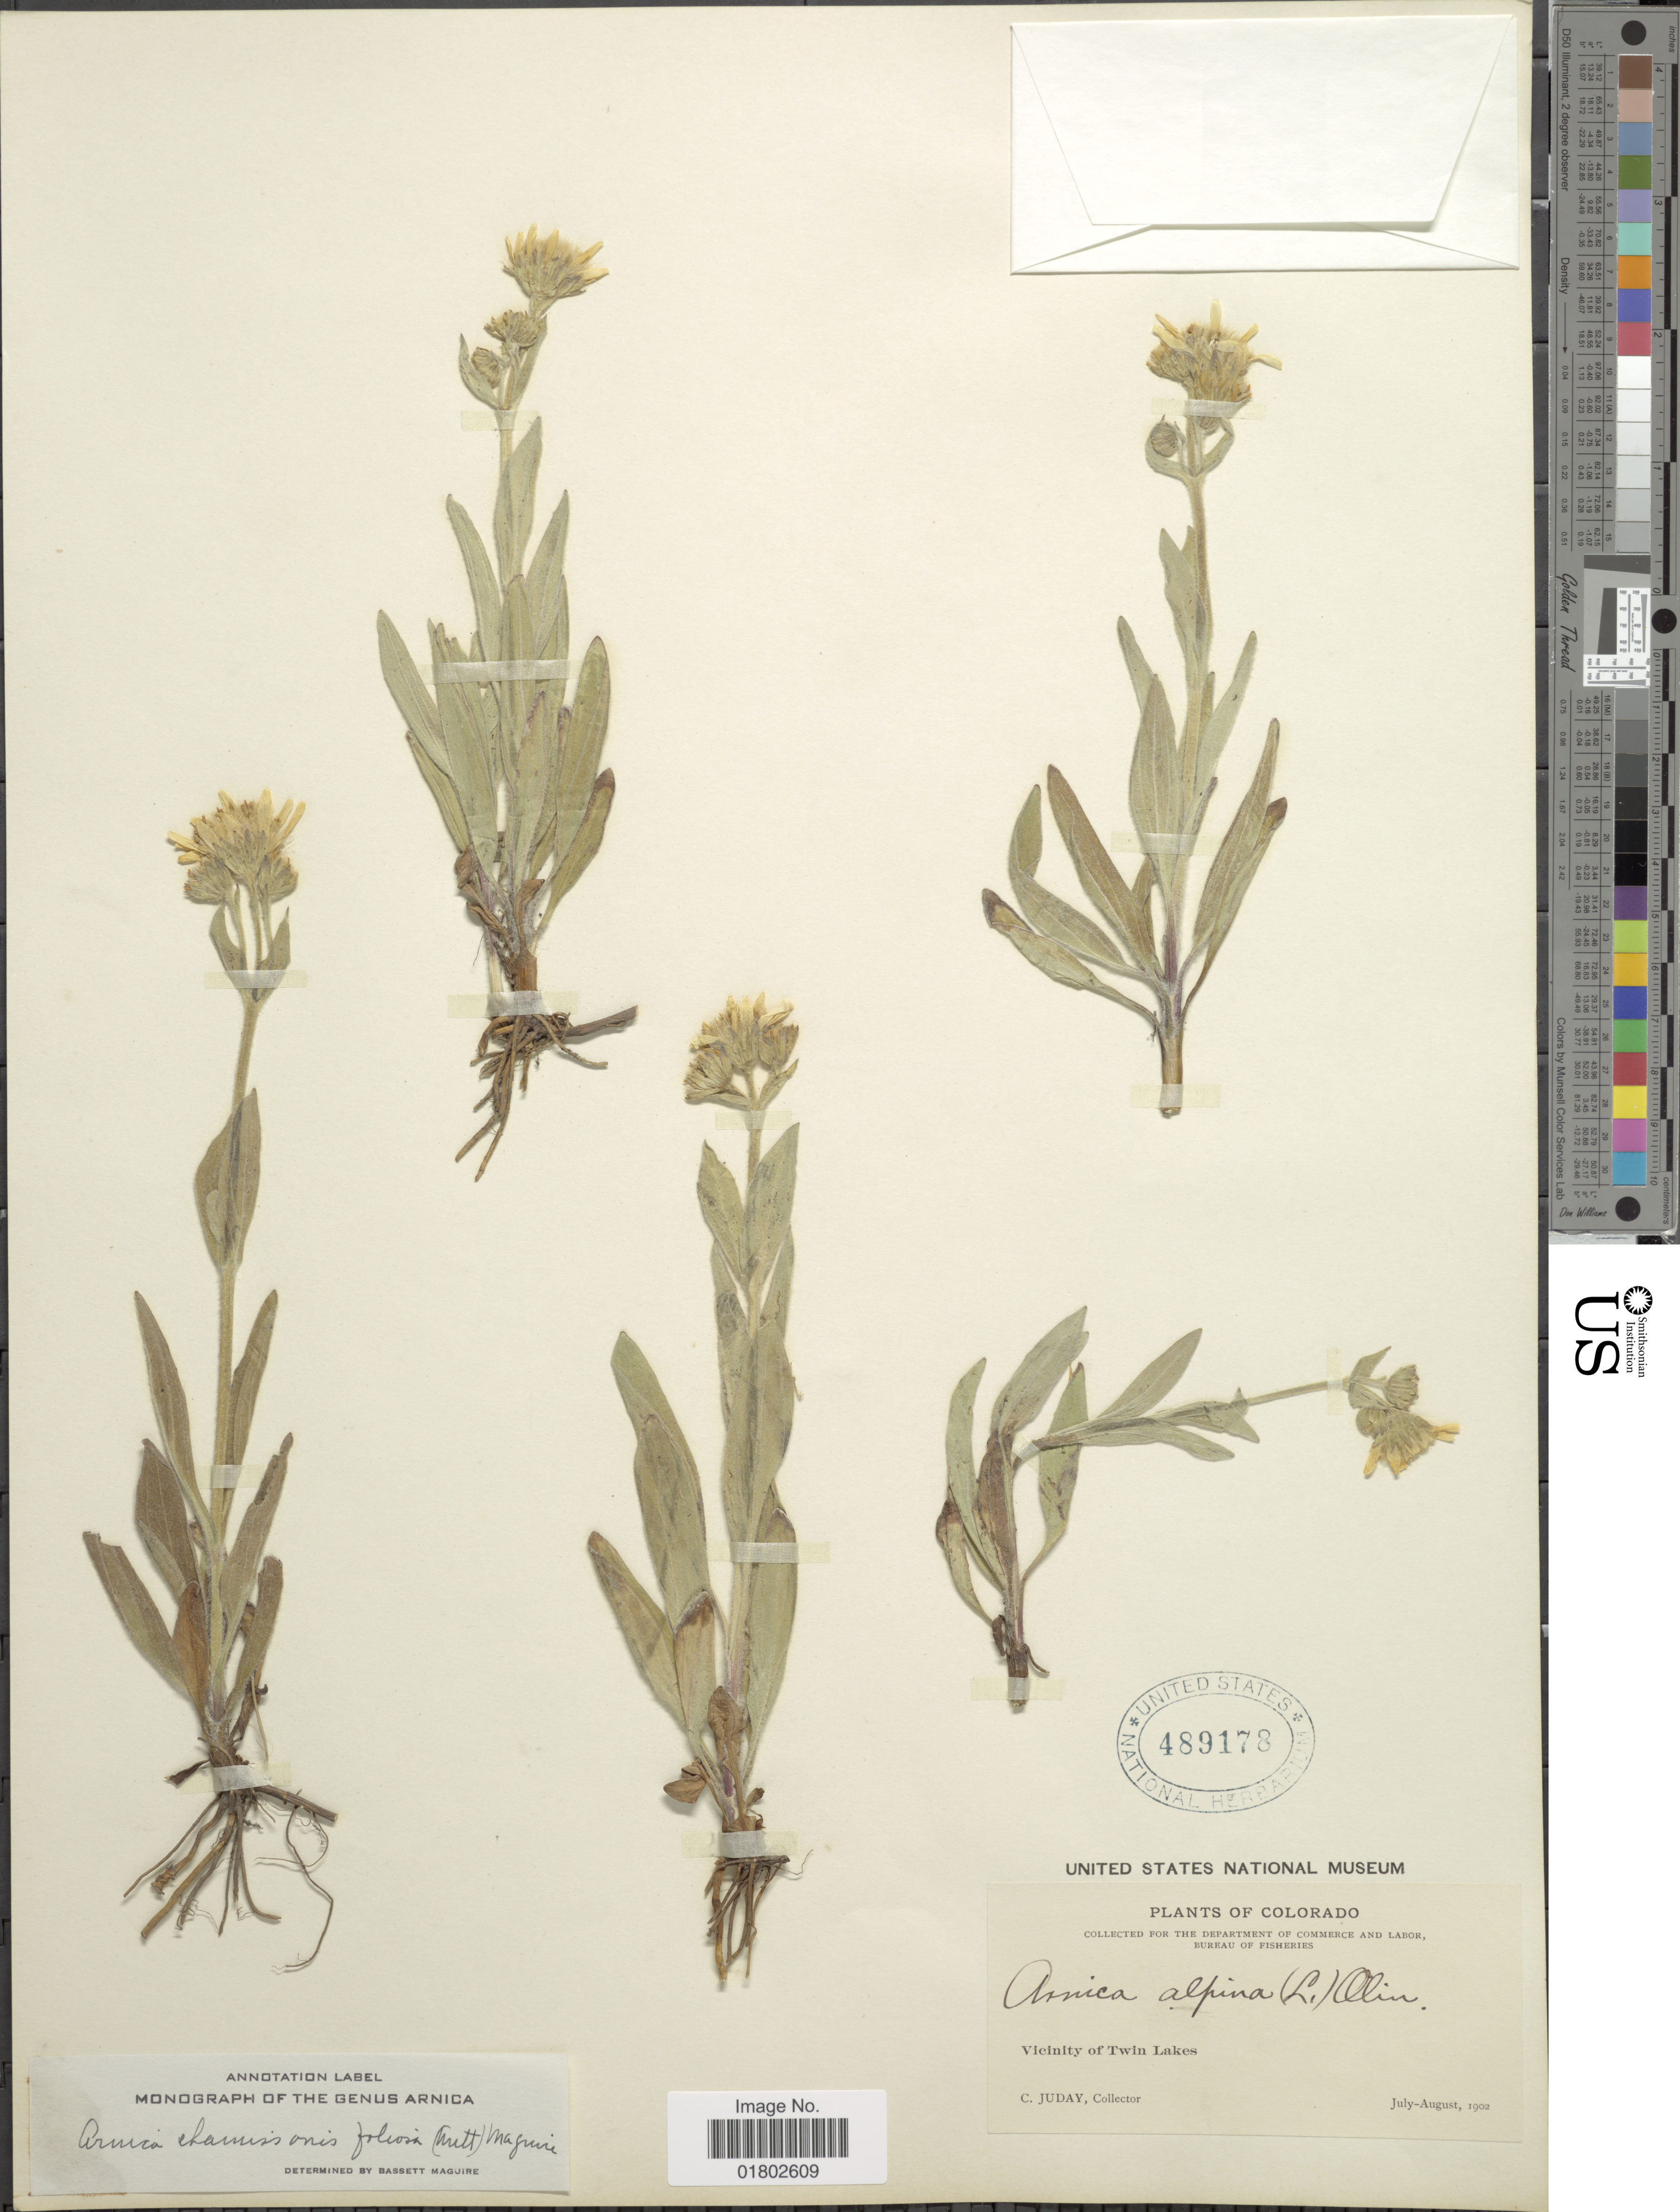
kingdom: Plantae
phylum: Tracheophyta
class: Magnoliopsida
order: Asterales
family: Asteraceae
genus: Arnica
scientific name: Arnica chamissonis subsp. foliosa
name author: (Nutt.) Maguire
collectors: C. Juday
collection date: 1902-07/1902-08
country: United States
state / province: Colorado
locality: Vicinity of Twin Lakes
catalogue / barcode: US 489178